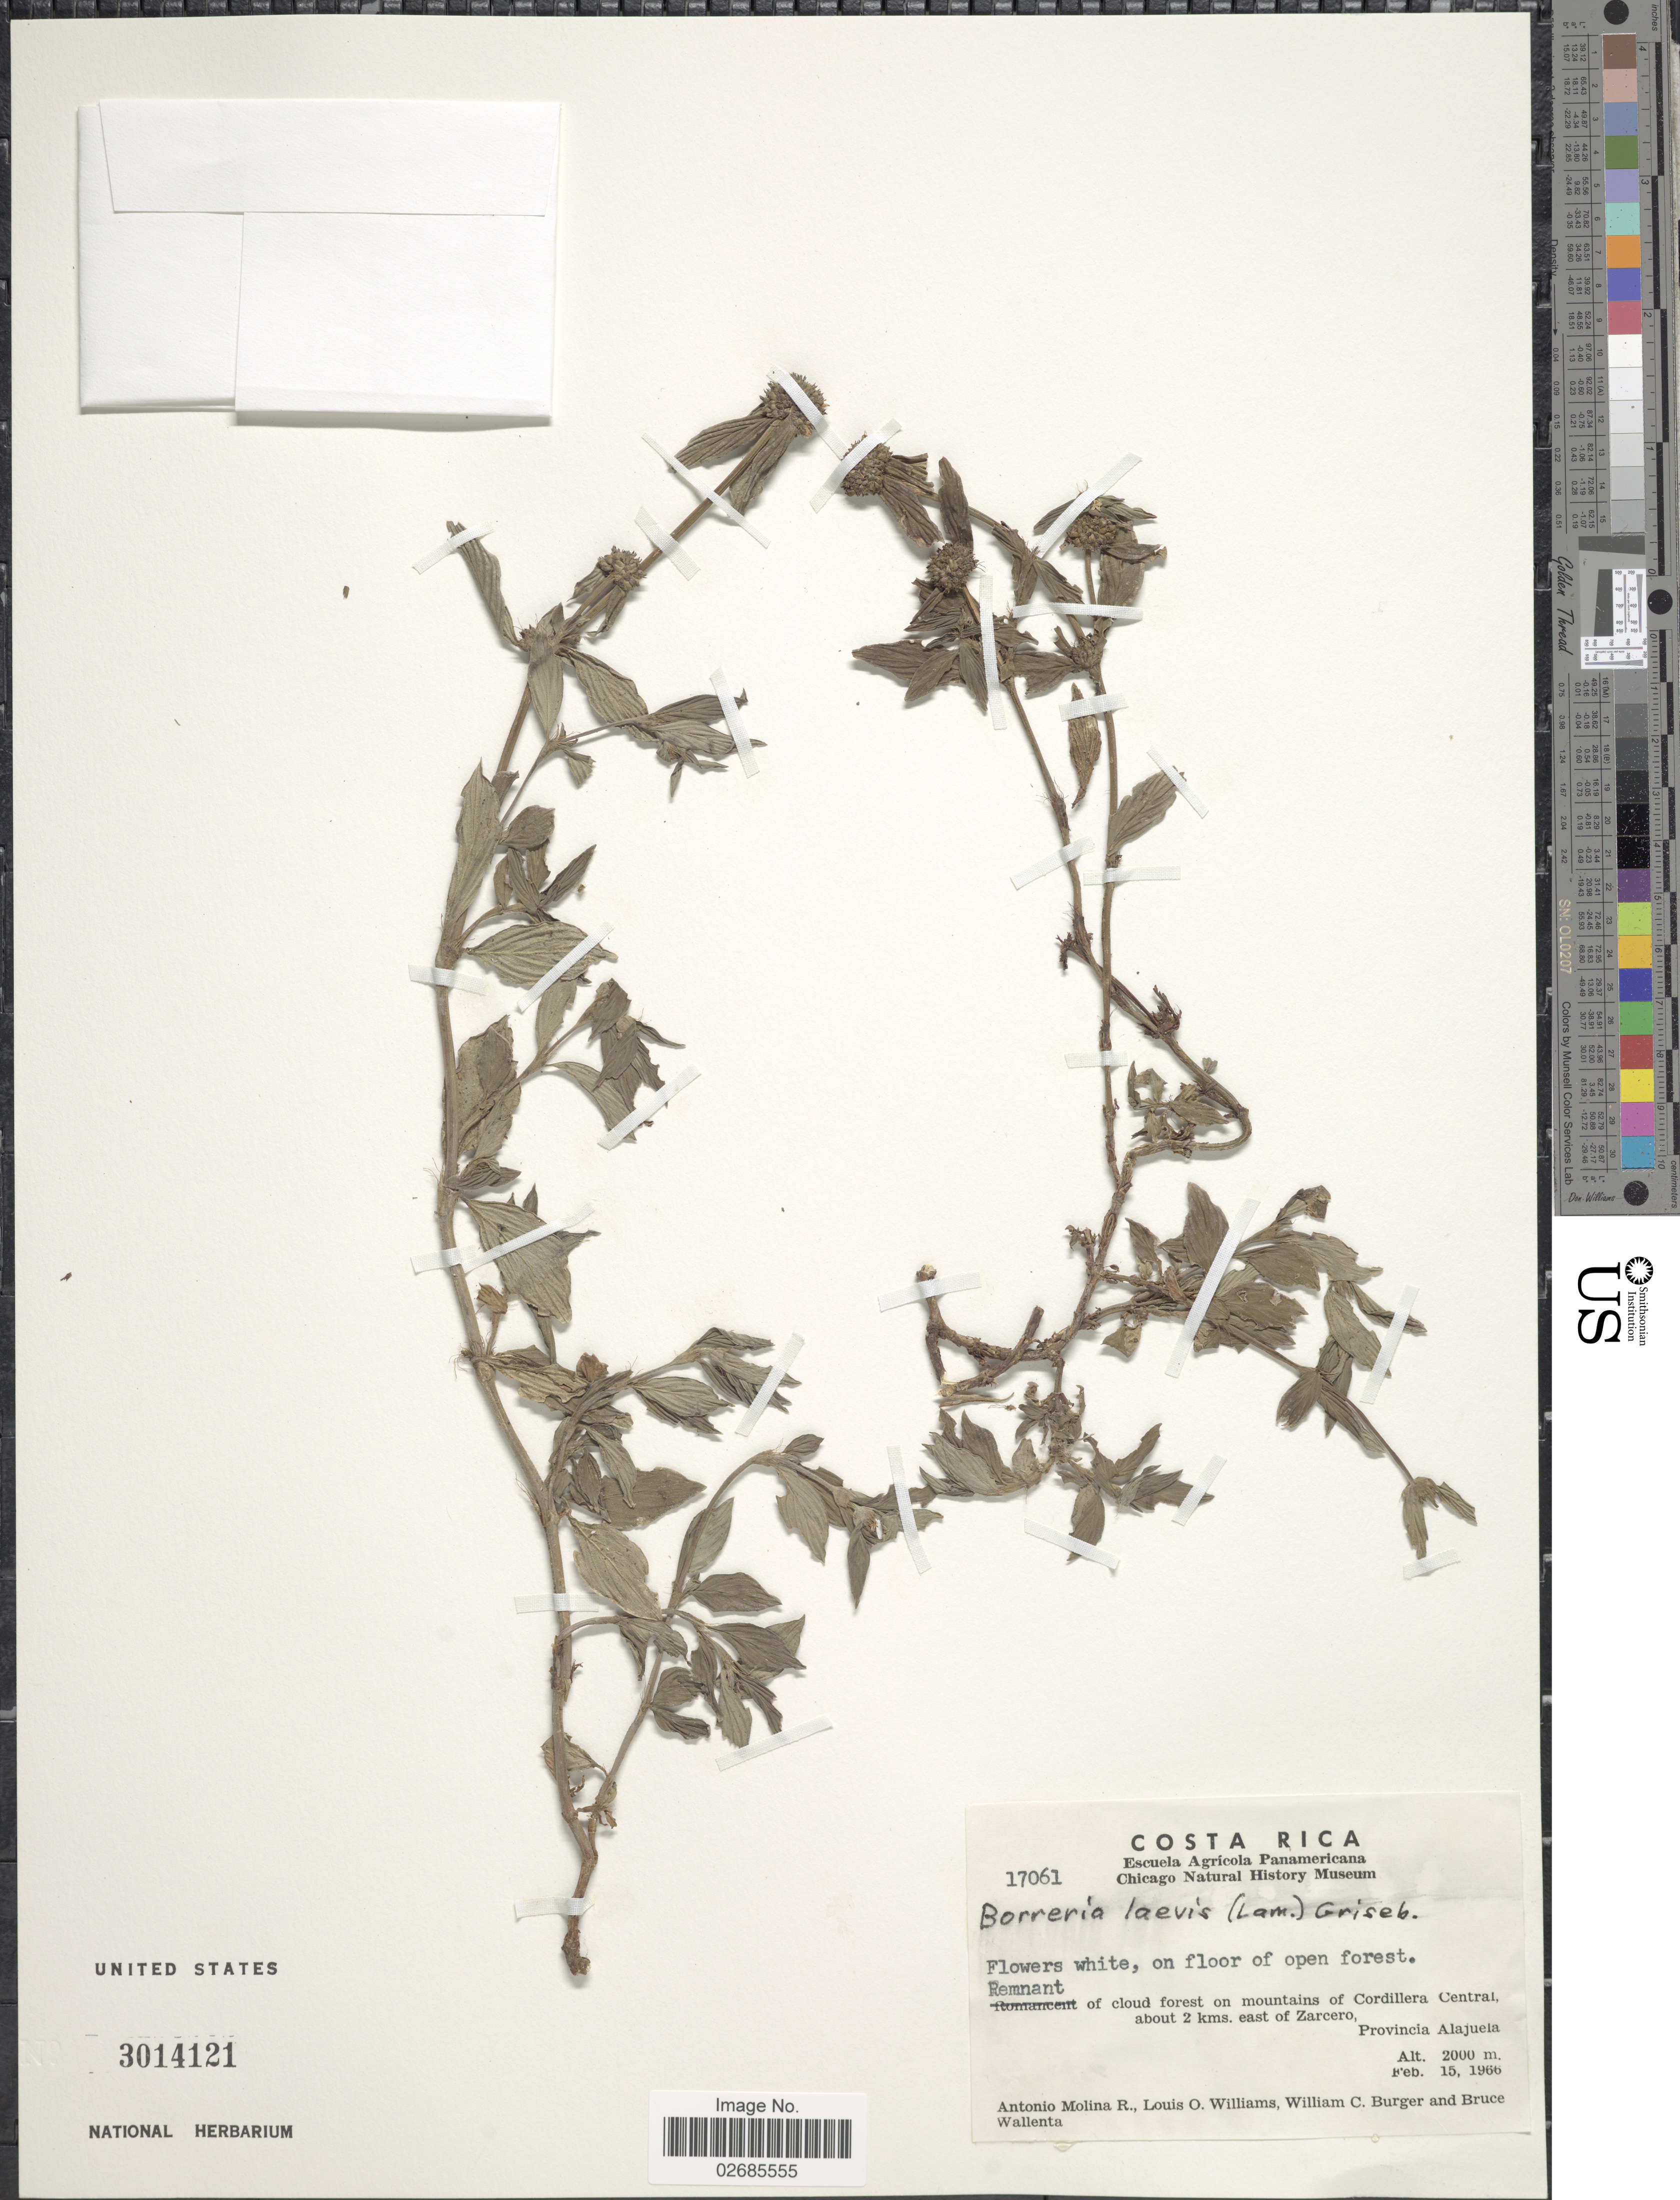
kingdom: Plantae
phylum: Tracheophyta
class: Magnoliopsida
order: Gentianales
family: Rubiaceae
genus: Borreria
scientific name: Borreria laevis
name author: (Lam.) Griseb.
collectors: A. Molina R., L. O. Williams, W. Burger & B. Wallenta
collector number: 17061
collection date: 1966-02-15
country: Costa Rica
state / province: Alajuela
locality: Remnant of cloud forest on mountains of Cordillera Central, about 2 kms east of Zarcero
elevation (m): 2000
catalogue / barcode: US 3014121